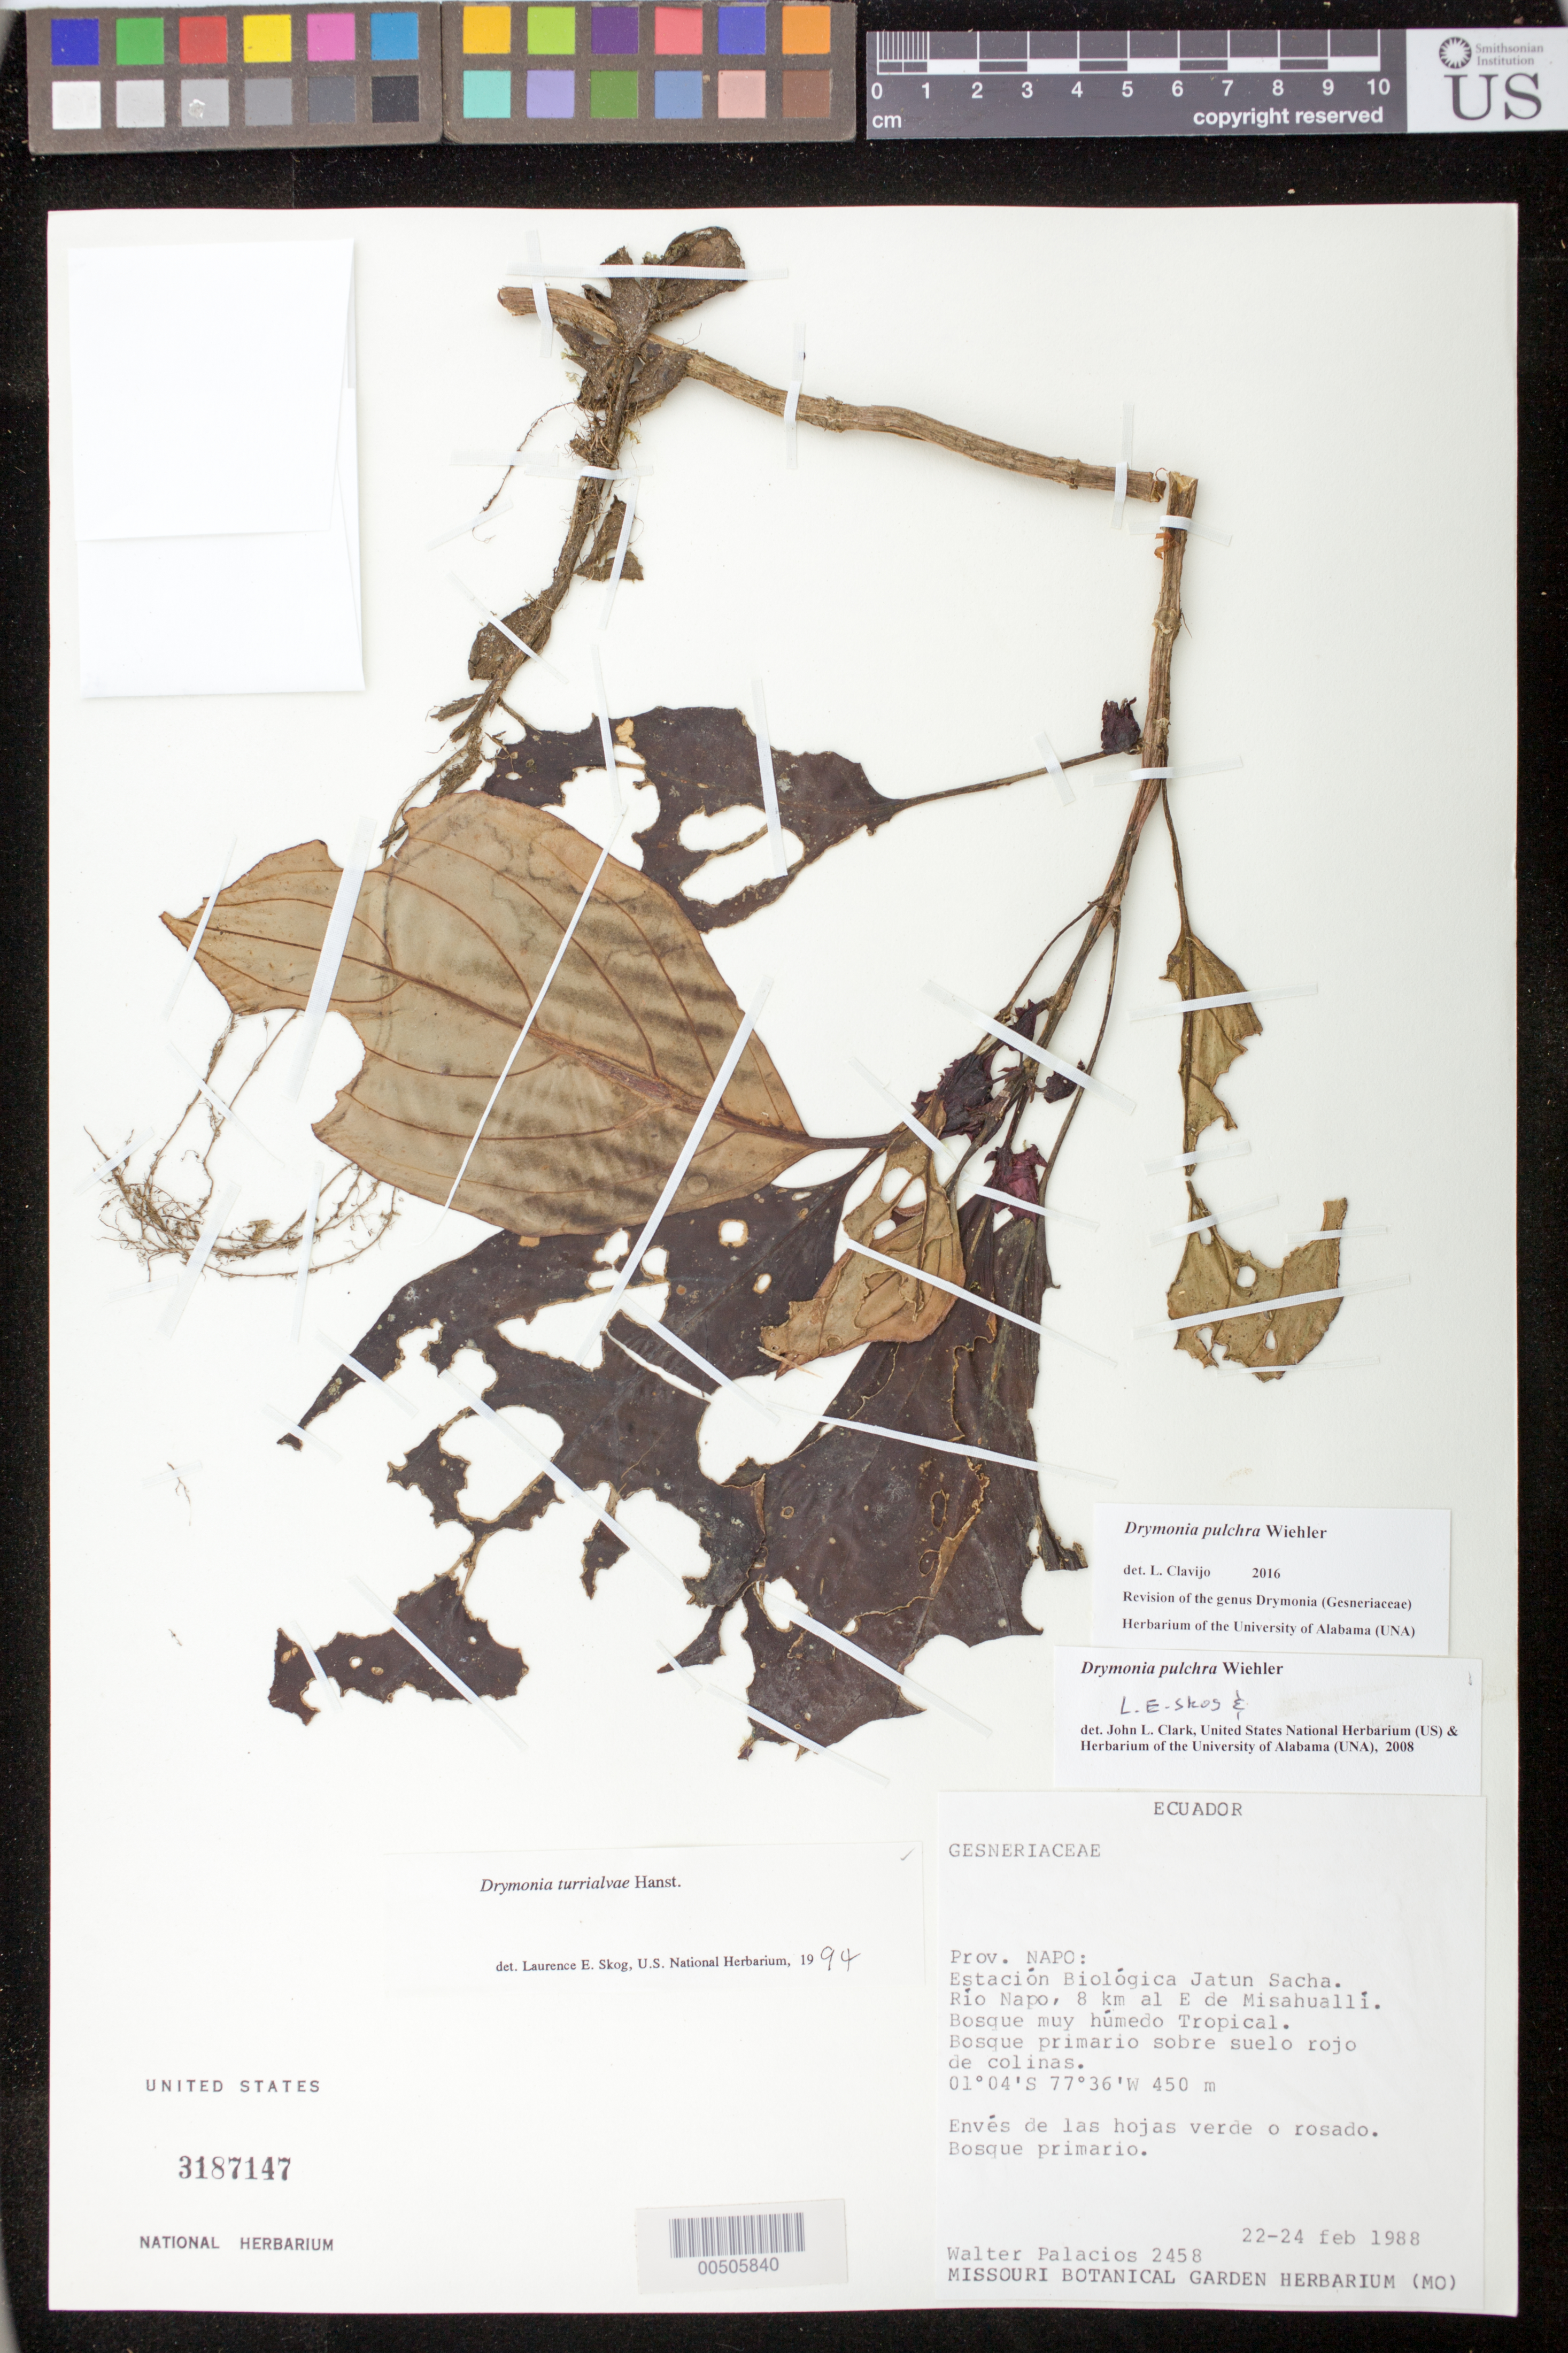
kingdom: Plantae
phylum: Tracheophyta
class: Magnoliopsida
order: Lamiales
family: Gesneriaceae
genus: Drymonia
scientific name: Drymonia pulchra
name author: Wiehler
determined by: Clark, J. L.; Skog, Laurence E.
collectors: W. Palacios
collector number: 2458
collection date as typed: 22-24 Feb 1988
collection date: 1988-02-22/1988-02-24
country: Ecuador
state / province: Napo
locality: Prov. Napo: Estación Biológica Jatun Sacha. Río napo, 8 km al E de Misahuallí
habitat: Bosque muy húmedo Tropical. Bosque primario sobre suelo rojo de colinas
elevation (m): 450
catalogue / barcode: US 3287147